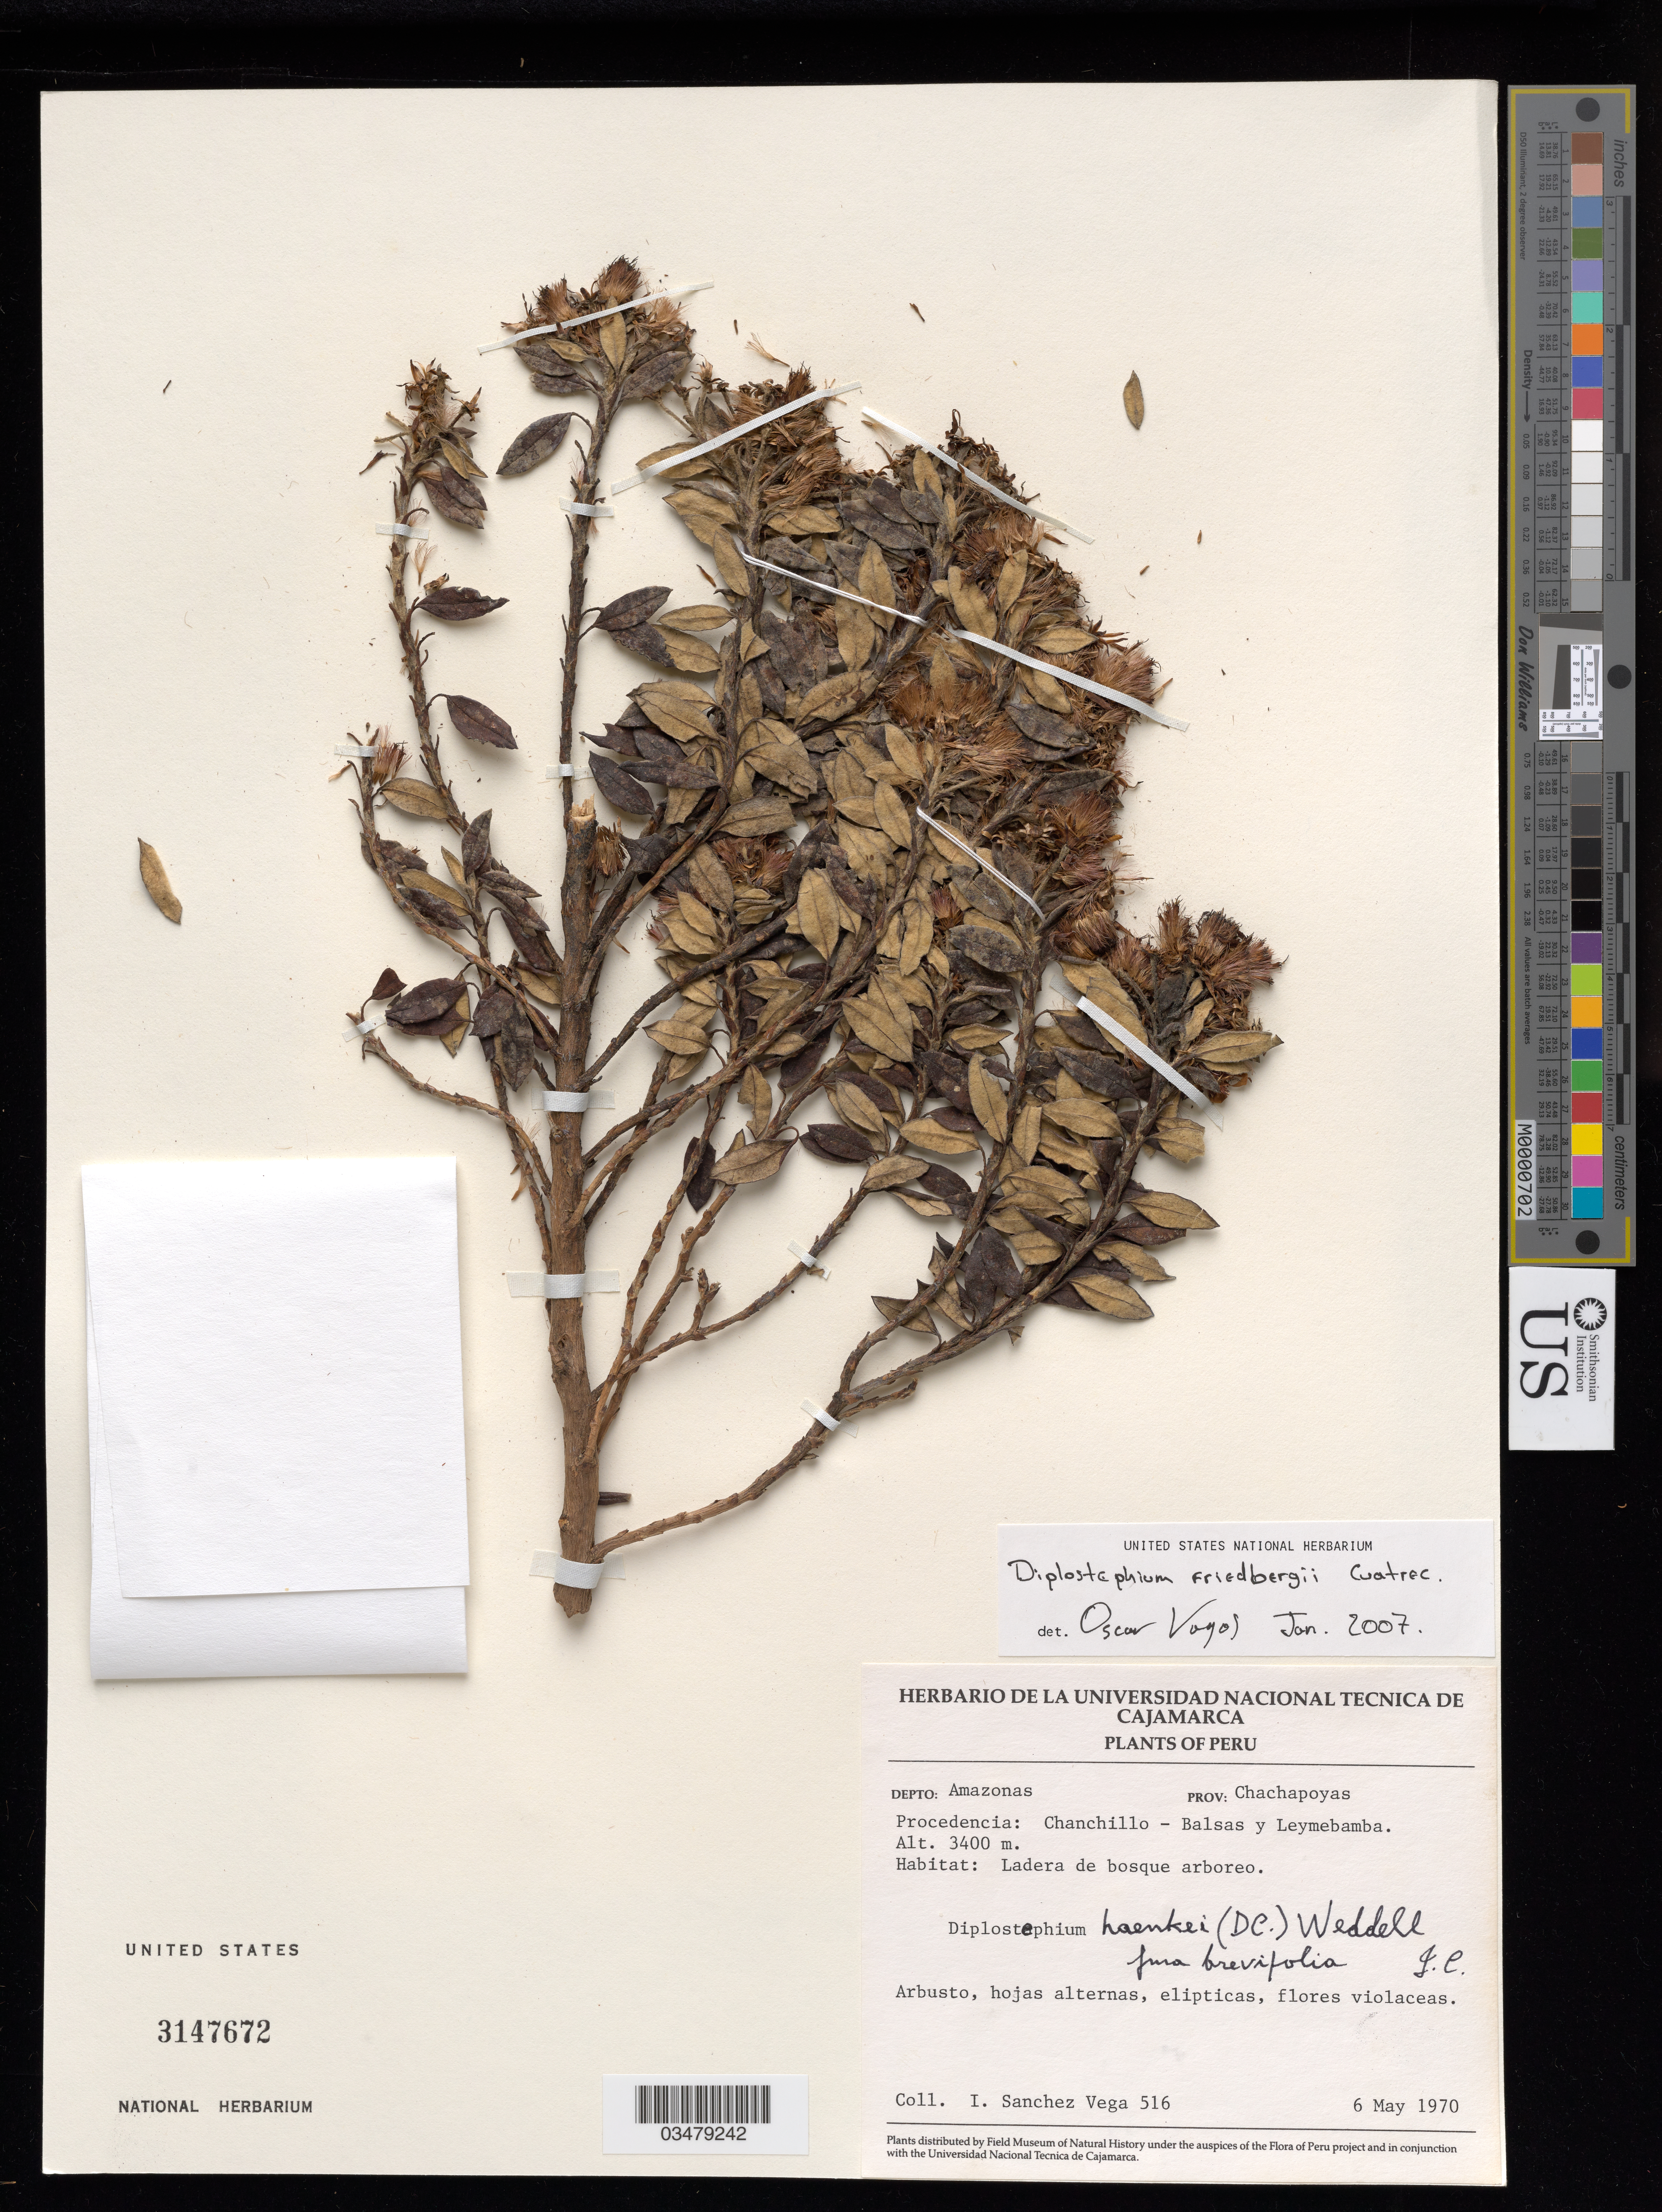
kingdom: Plantae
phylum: Tracheophyta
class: Magnoliopsida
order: Asterales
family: Asteraceae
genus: Diplostephium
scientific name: Diplostephium friedbergii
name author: Cuatrec.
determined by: Vargas, Oscar M.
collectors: I. Sánchez Vega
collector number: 516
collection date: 1970-05-06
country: Peru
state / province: Amazonas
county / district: Chachapoyas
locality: Procedencia: Chanchillo - Balsas y Leymebamba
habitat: Ladera de bosque aarboreo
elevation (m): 3400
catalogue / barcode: US 3147672